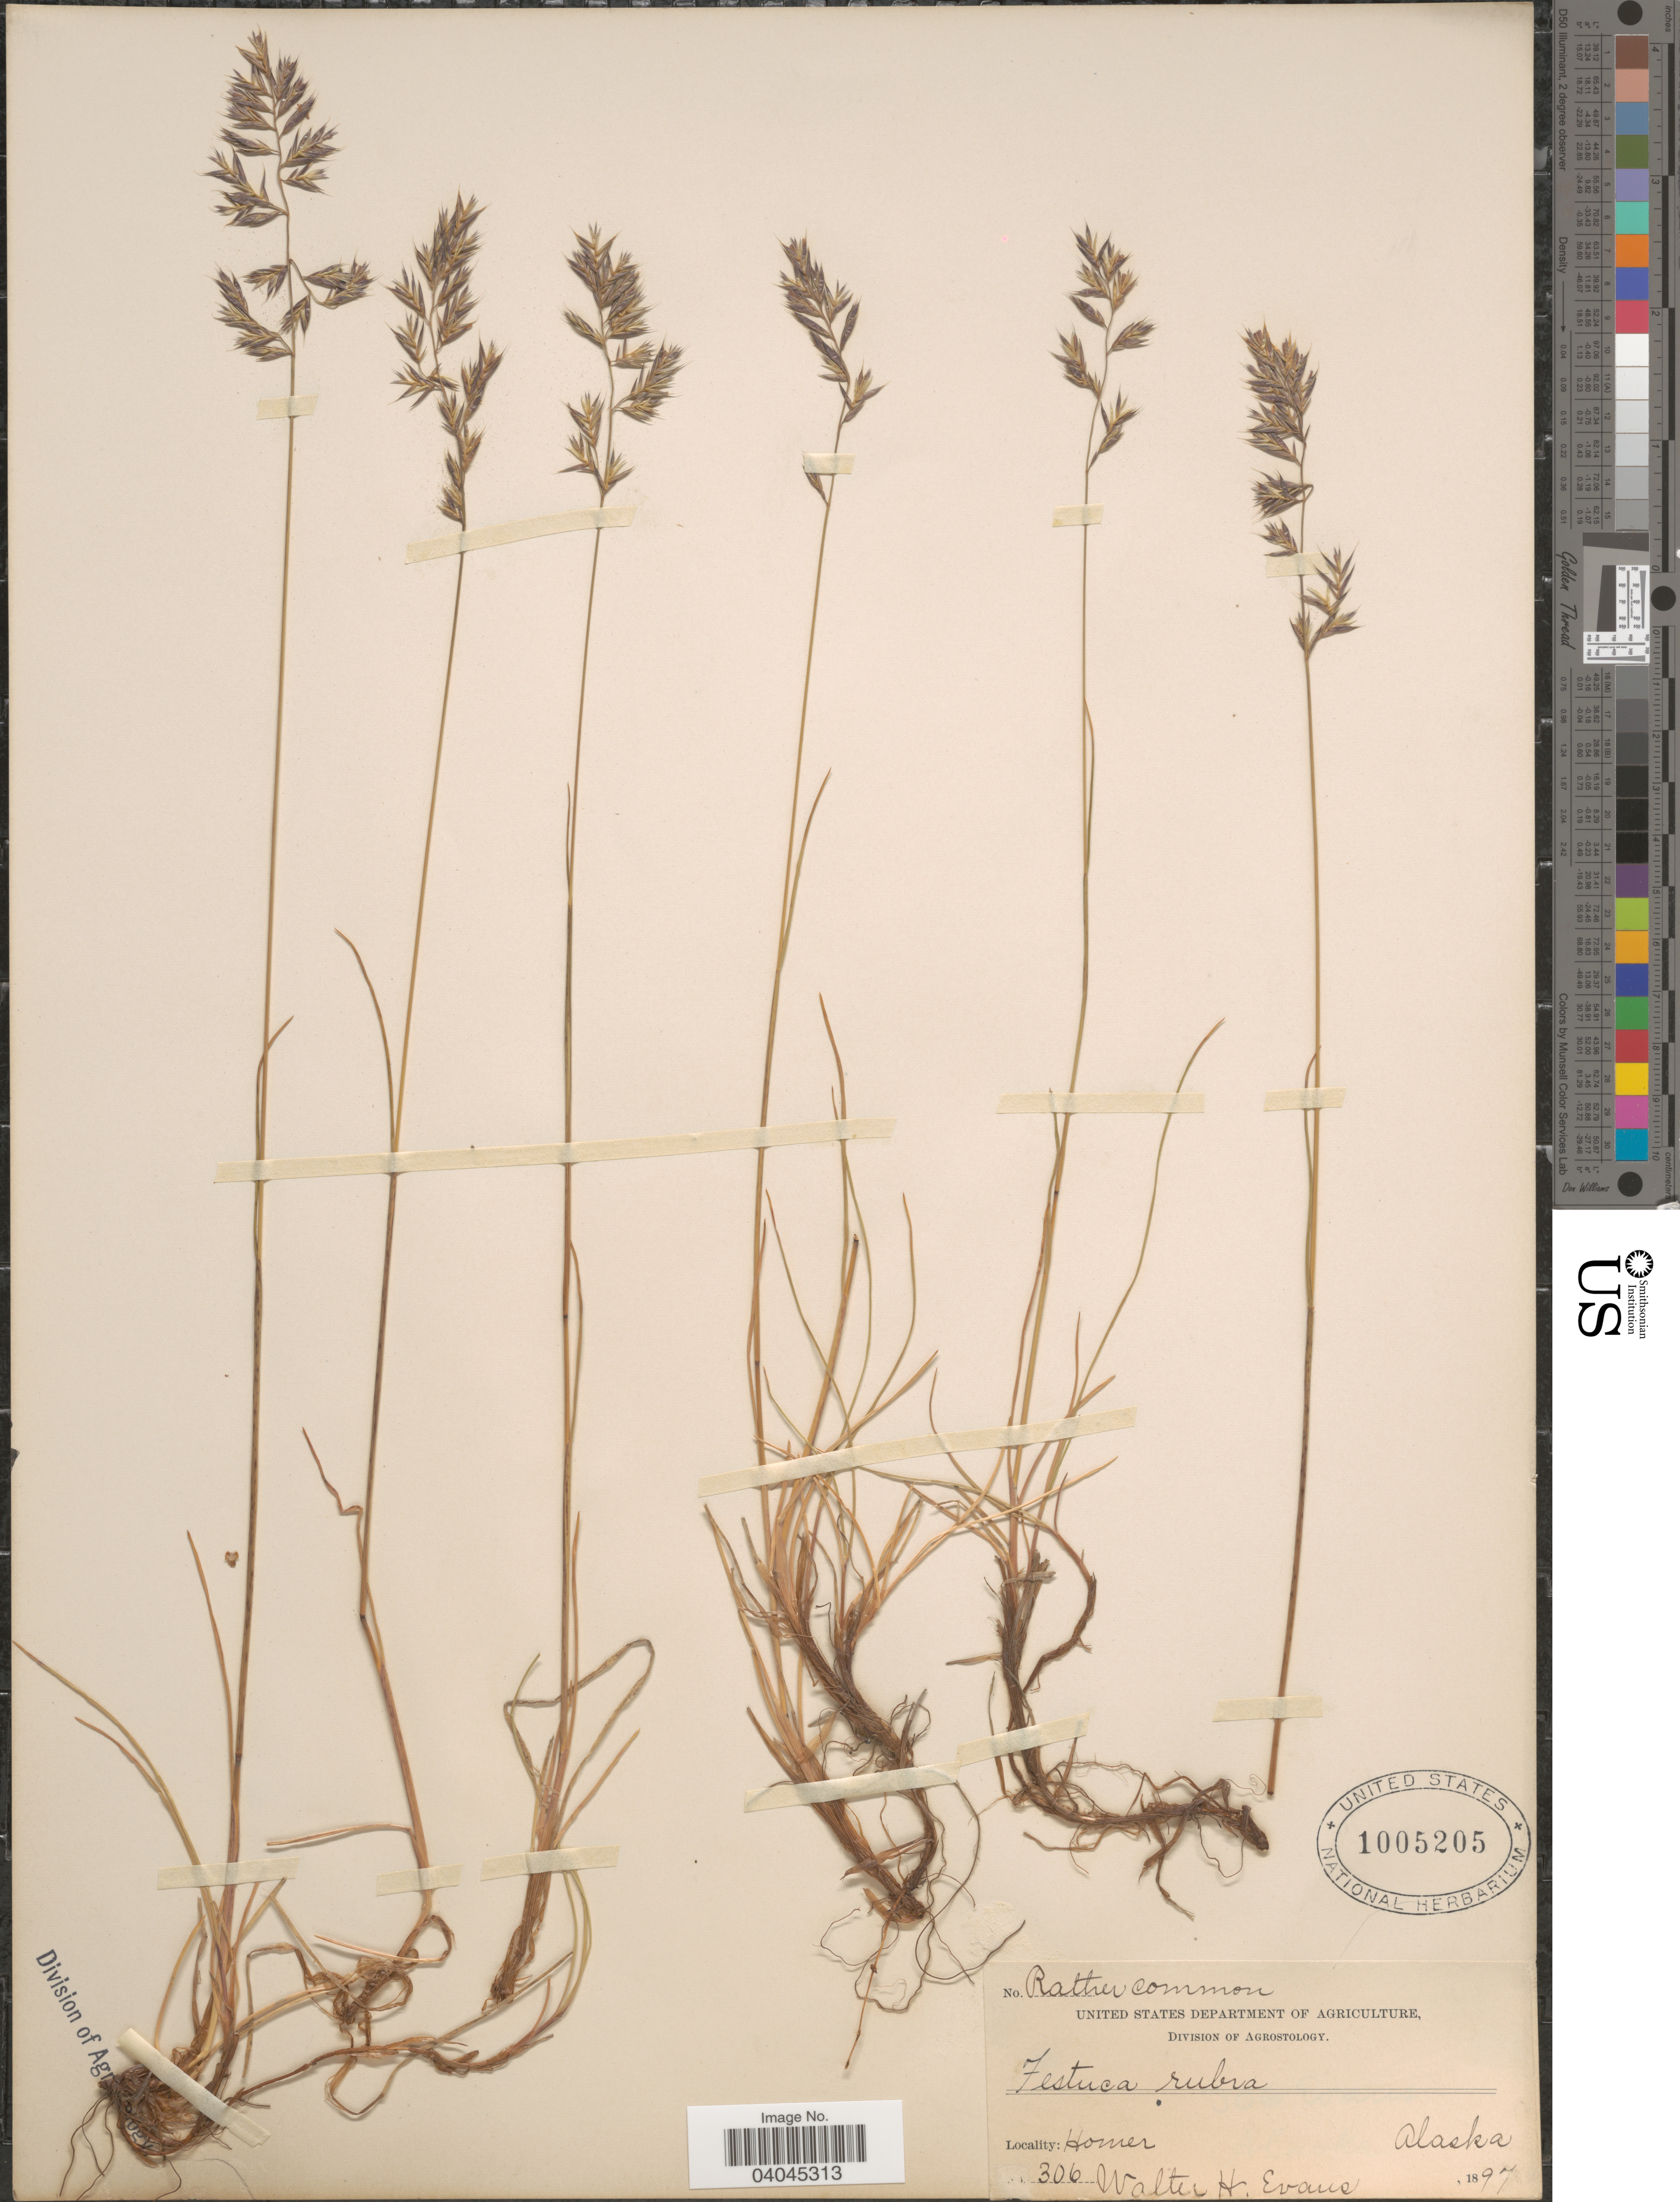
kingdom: Plantae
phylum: Tracheophyta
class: Liliopsida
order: Poales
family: Poaceae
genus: Festuca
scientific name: Festuca rubra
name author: L.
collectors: W. H. Evans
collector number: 306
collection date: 1897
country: United States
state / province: Alaska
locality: Homer.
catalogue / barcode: US 1005205